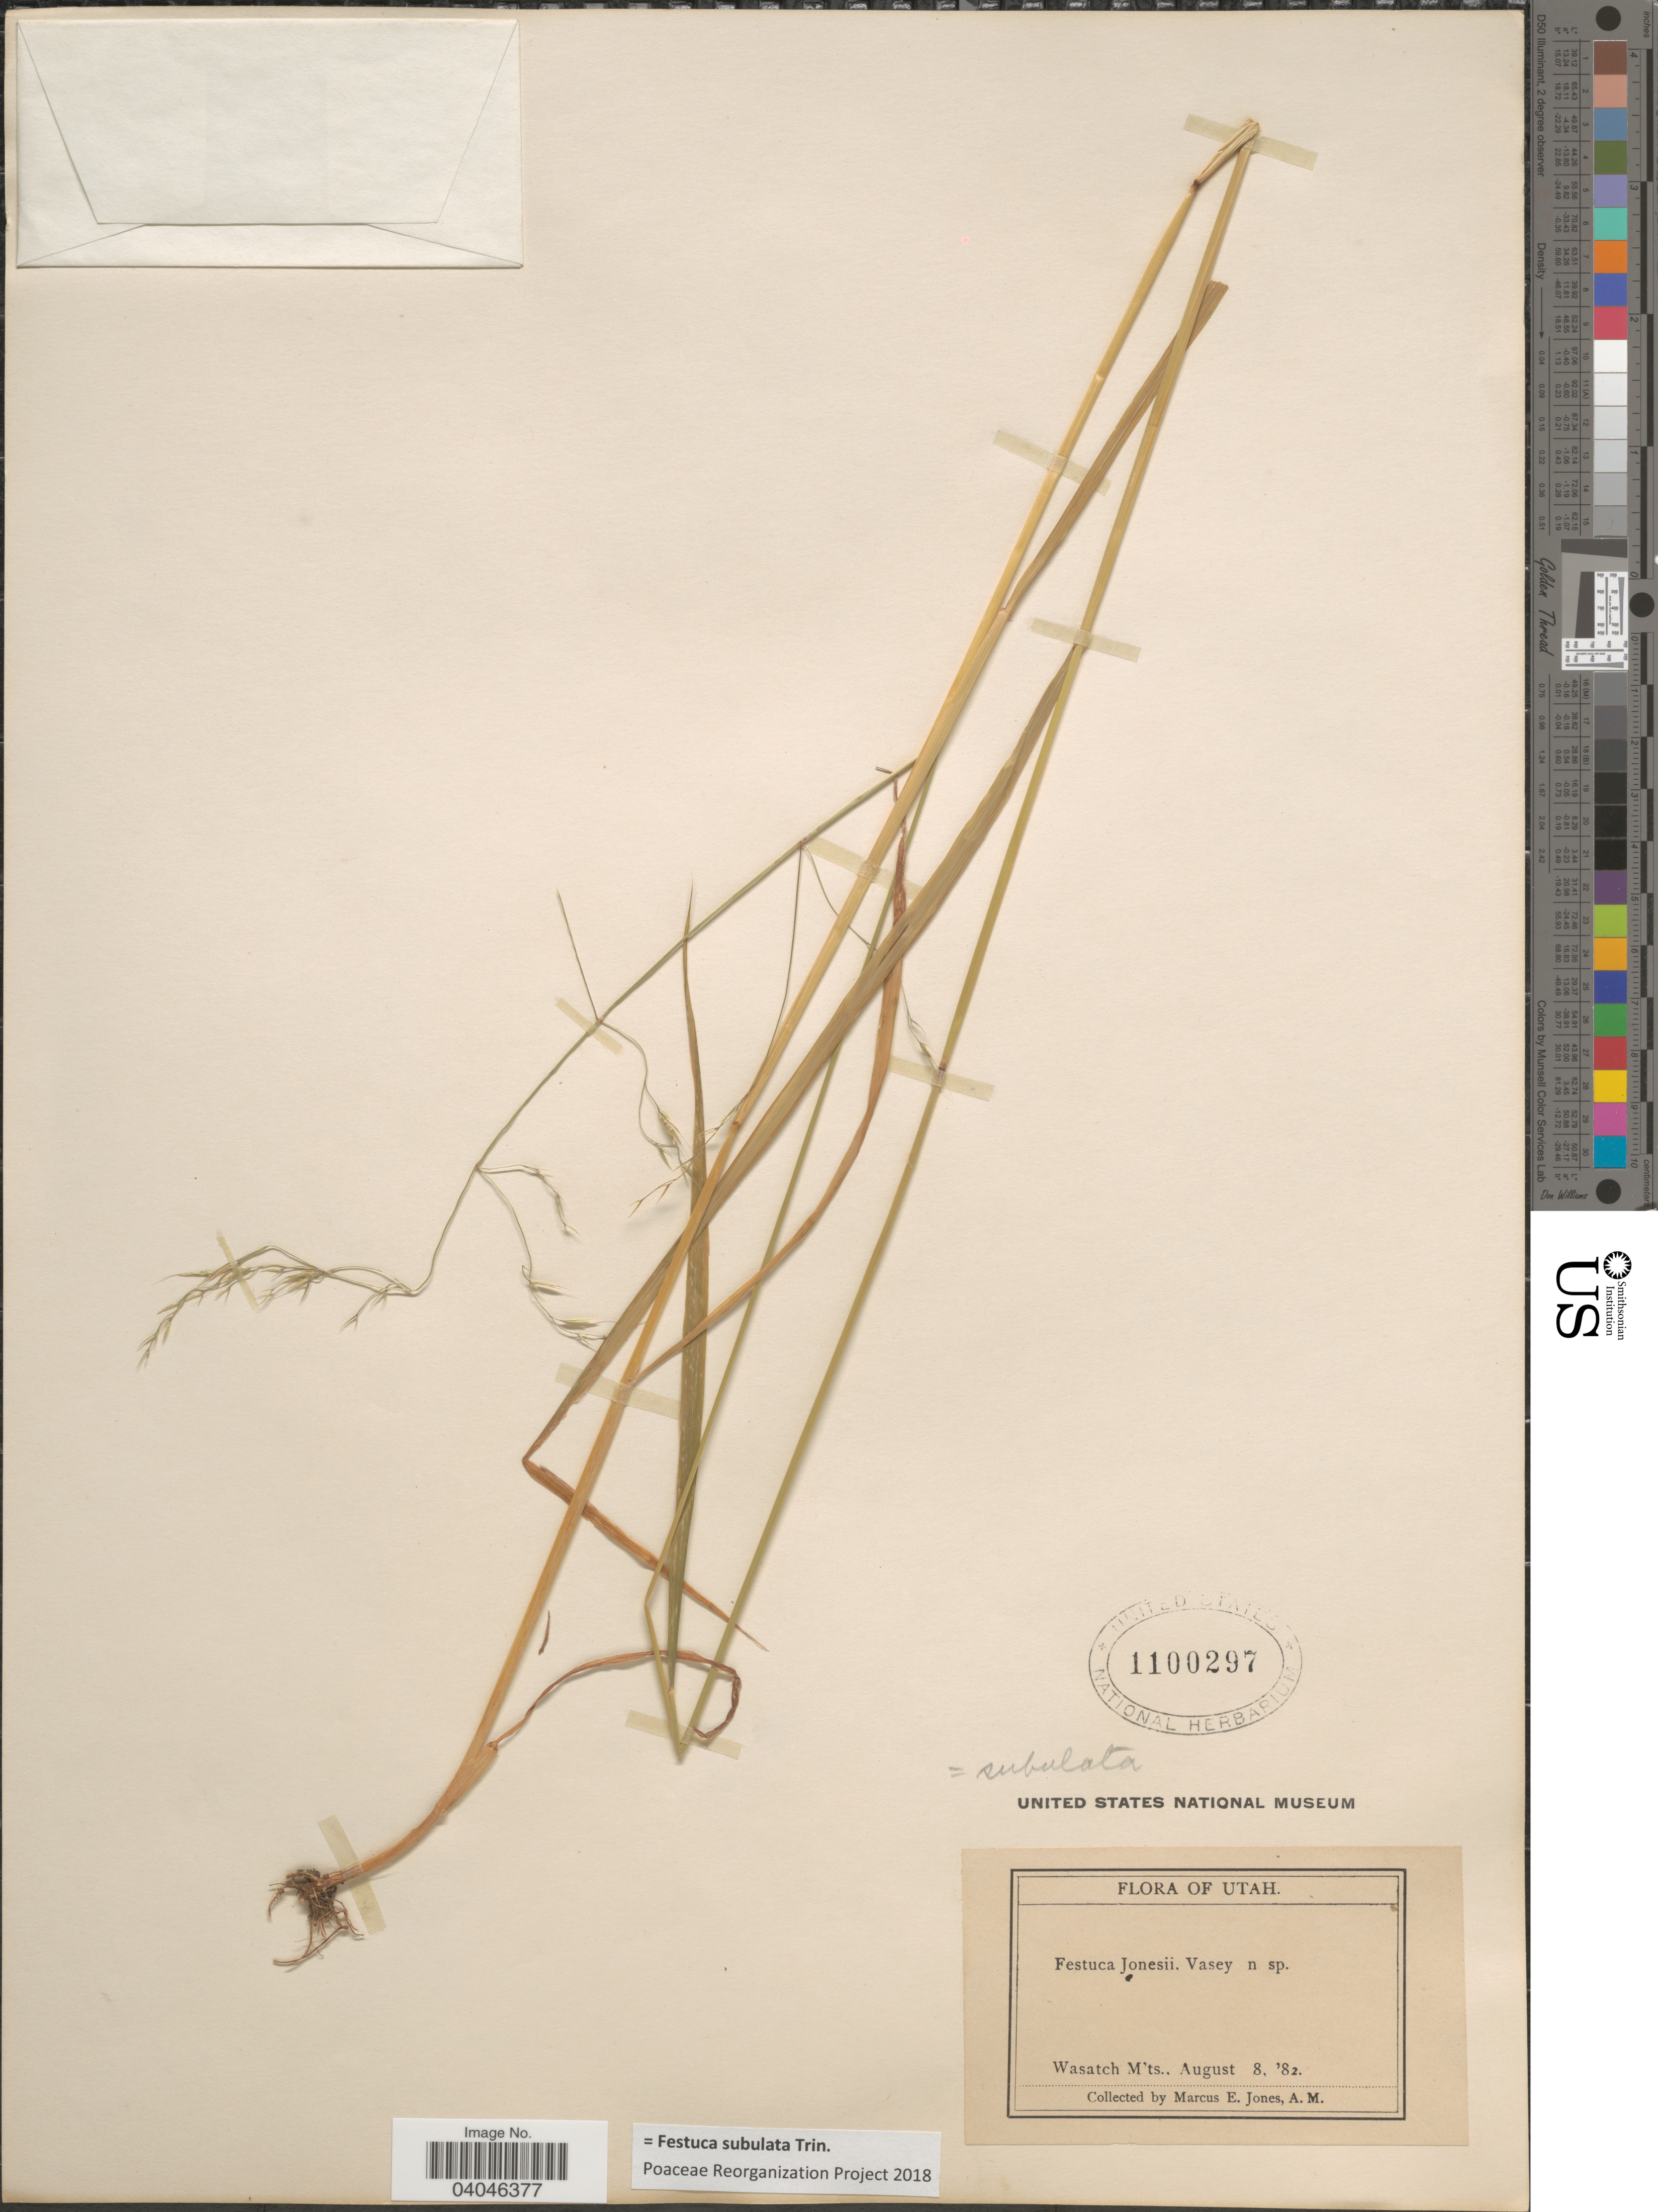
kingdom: Plantae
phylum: Tracheophyta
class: Liliopsida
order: Poales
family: Poaceae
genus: Festuca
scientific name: Festuca subulata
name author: Trin.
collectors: M. E. Jones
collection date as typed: Transcribed d/m/y: 8/8/82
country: United States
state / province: Utah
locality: Wasatch M'ts.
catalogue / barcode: US 1100297